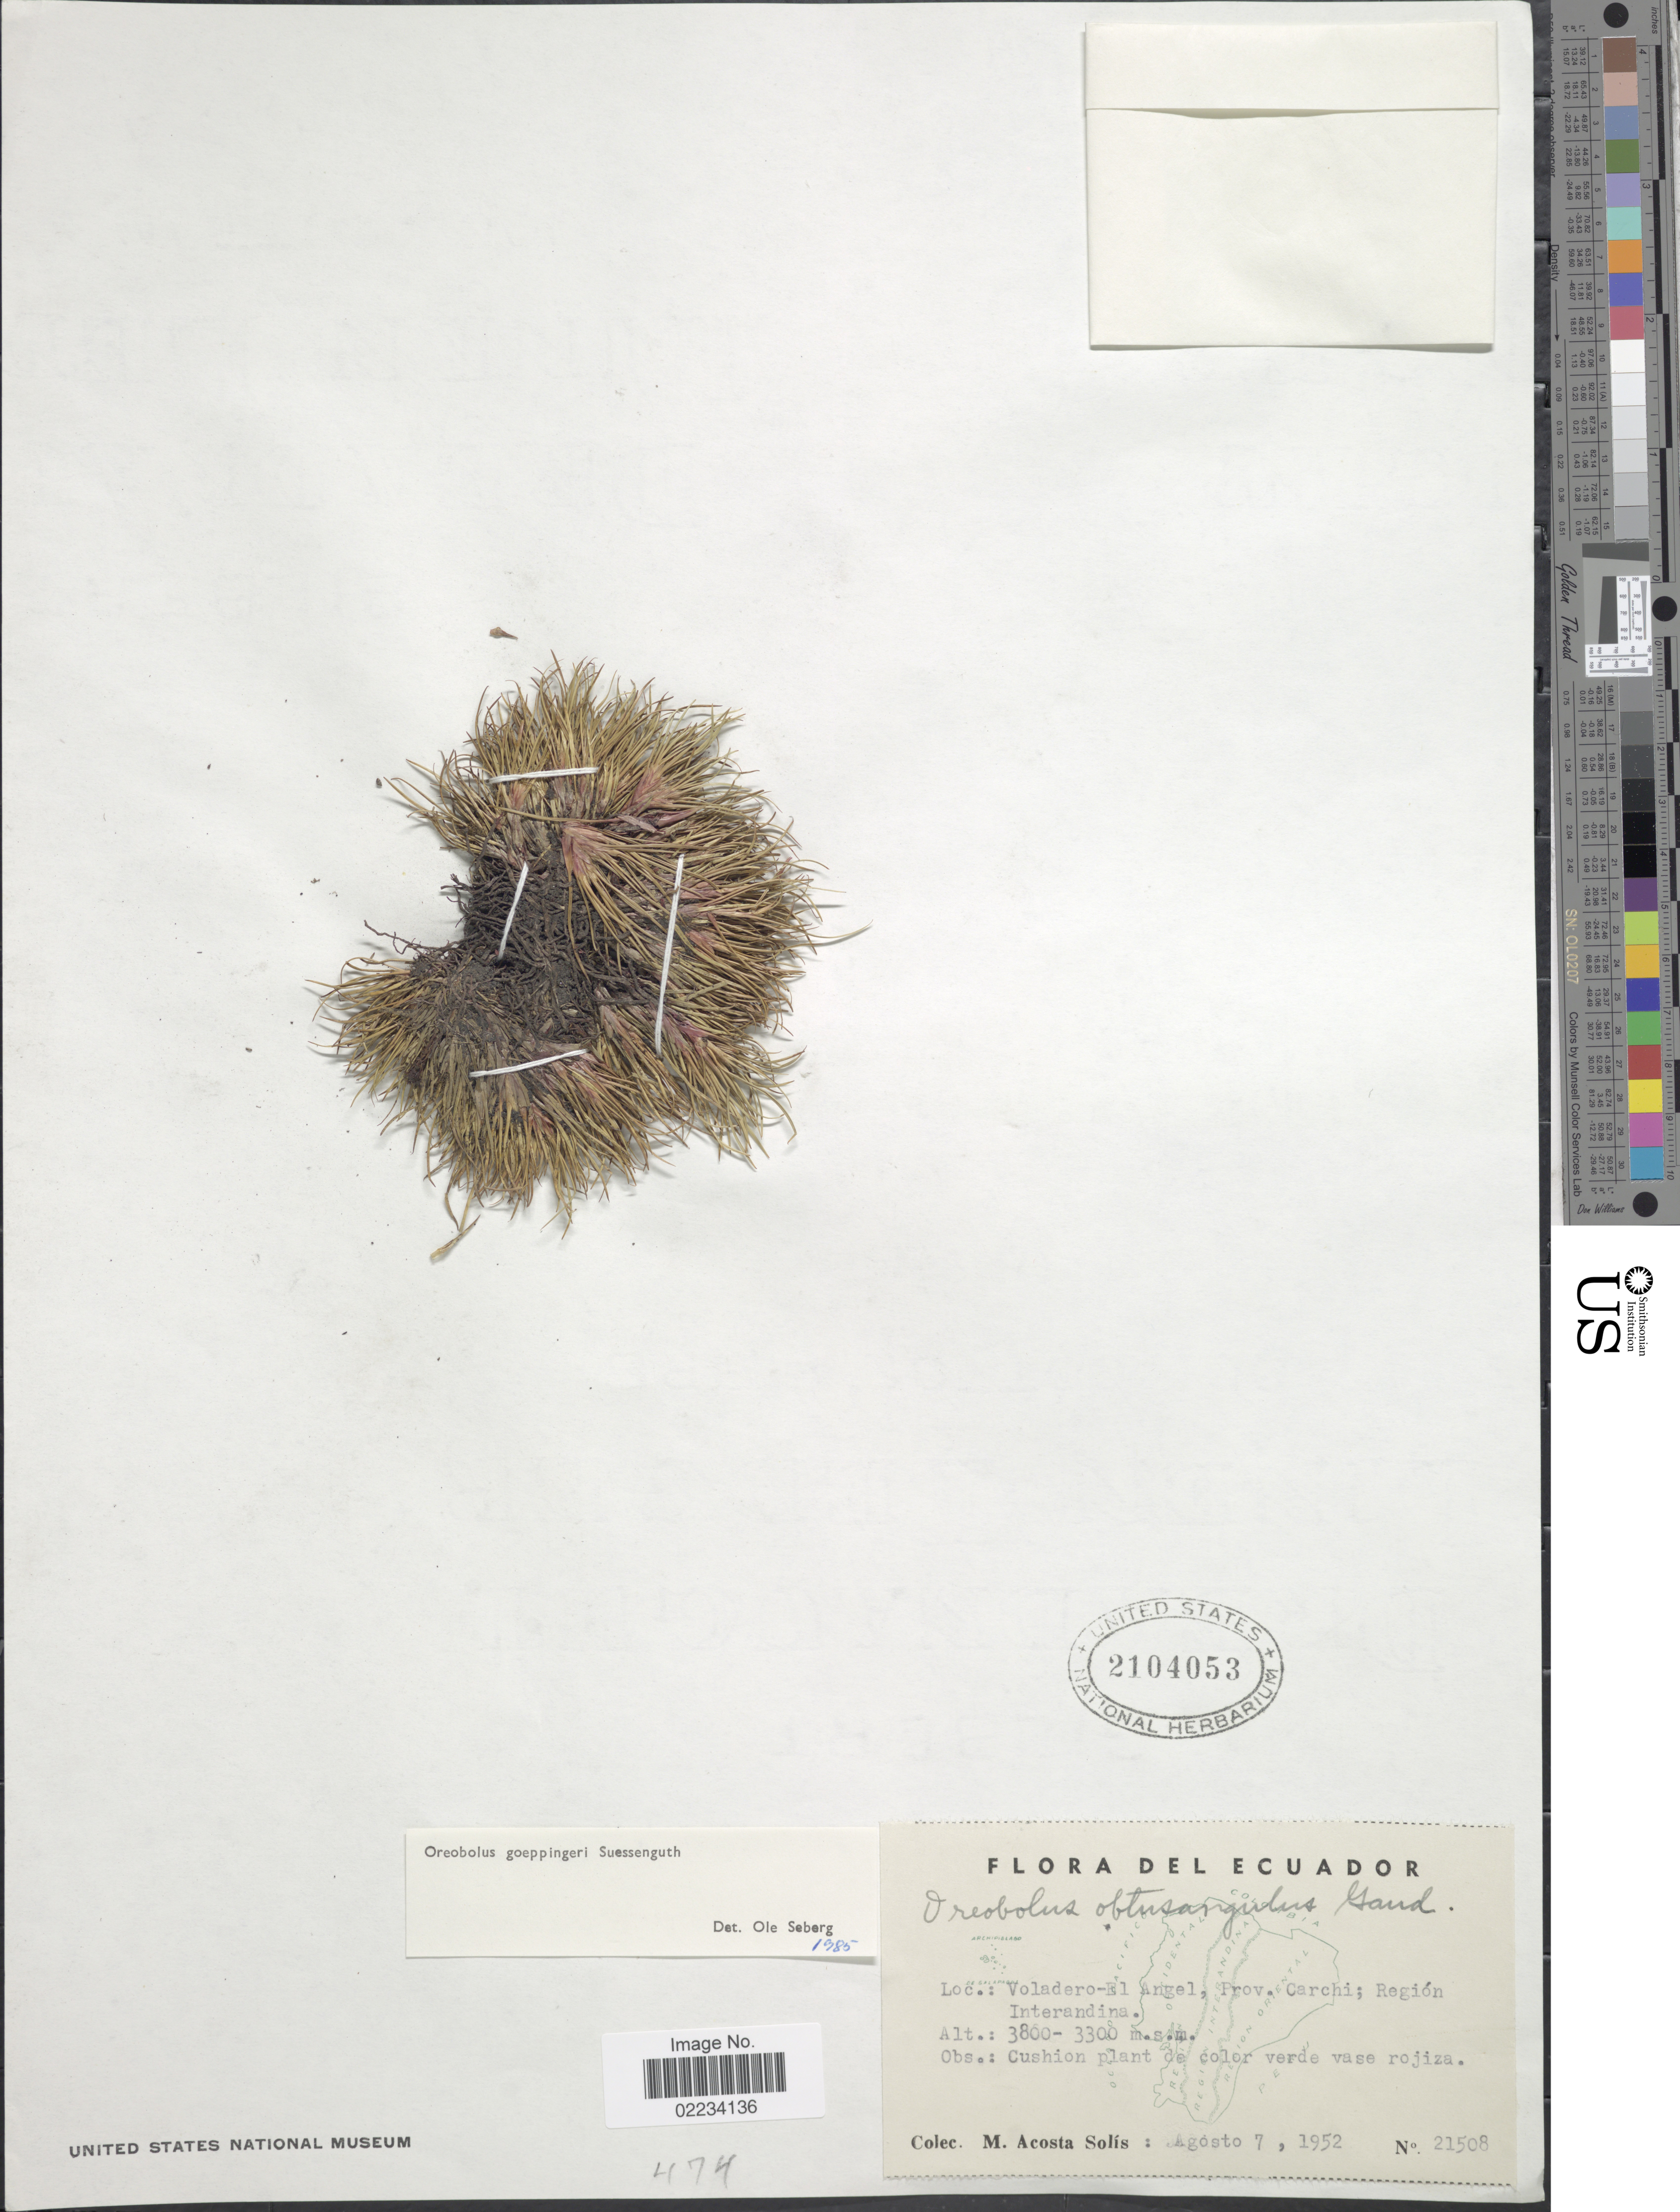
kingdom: Plantae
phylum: Tracheophyta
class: Liliopsida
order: Poales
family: Cyperaceae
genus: Oreobolus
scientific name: Oreobolus goeppingeri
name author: Suess.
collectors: M. Acosta Solis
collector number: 21508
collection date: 1952-08-07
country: Ecuador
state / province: Carchi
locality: Voladero-El Angel; Región Interandina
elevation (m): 3300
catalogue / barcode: US 2104053